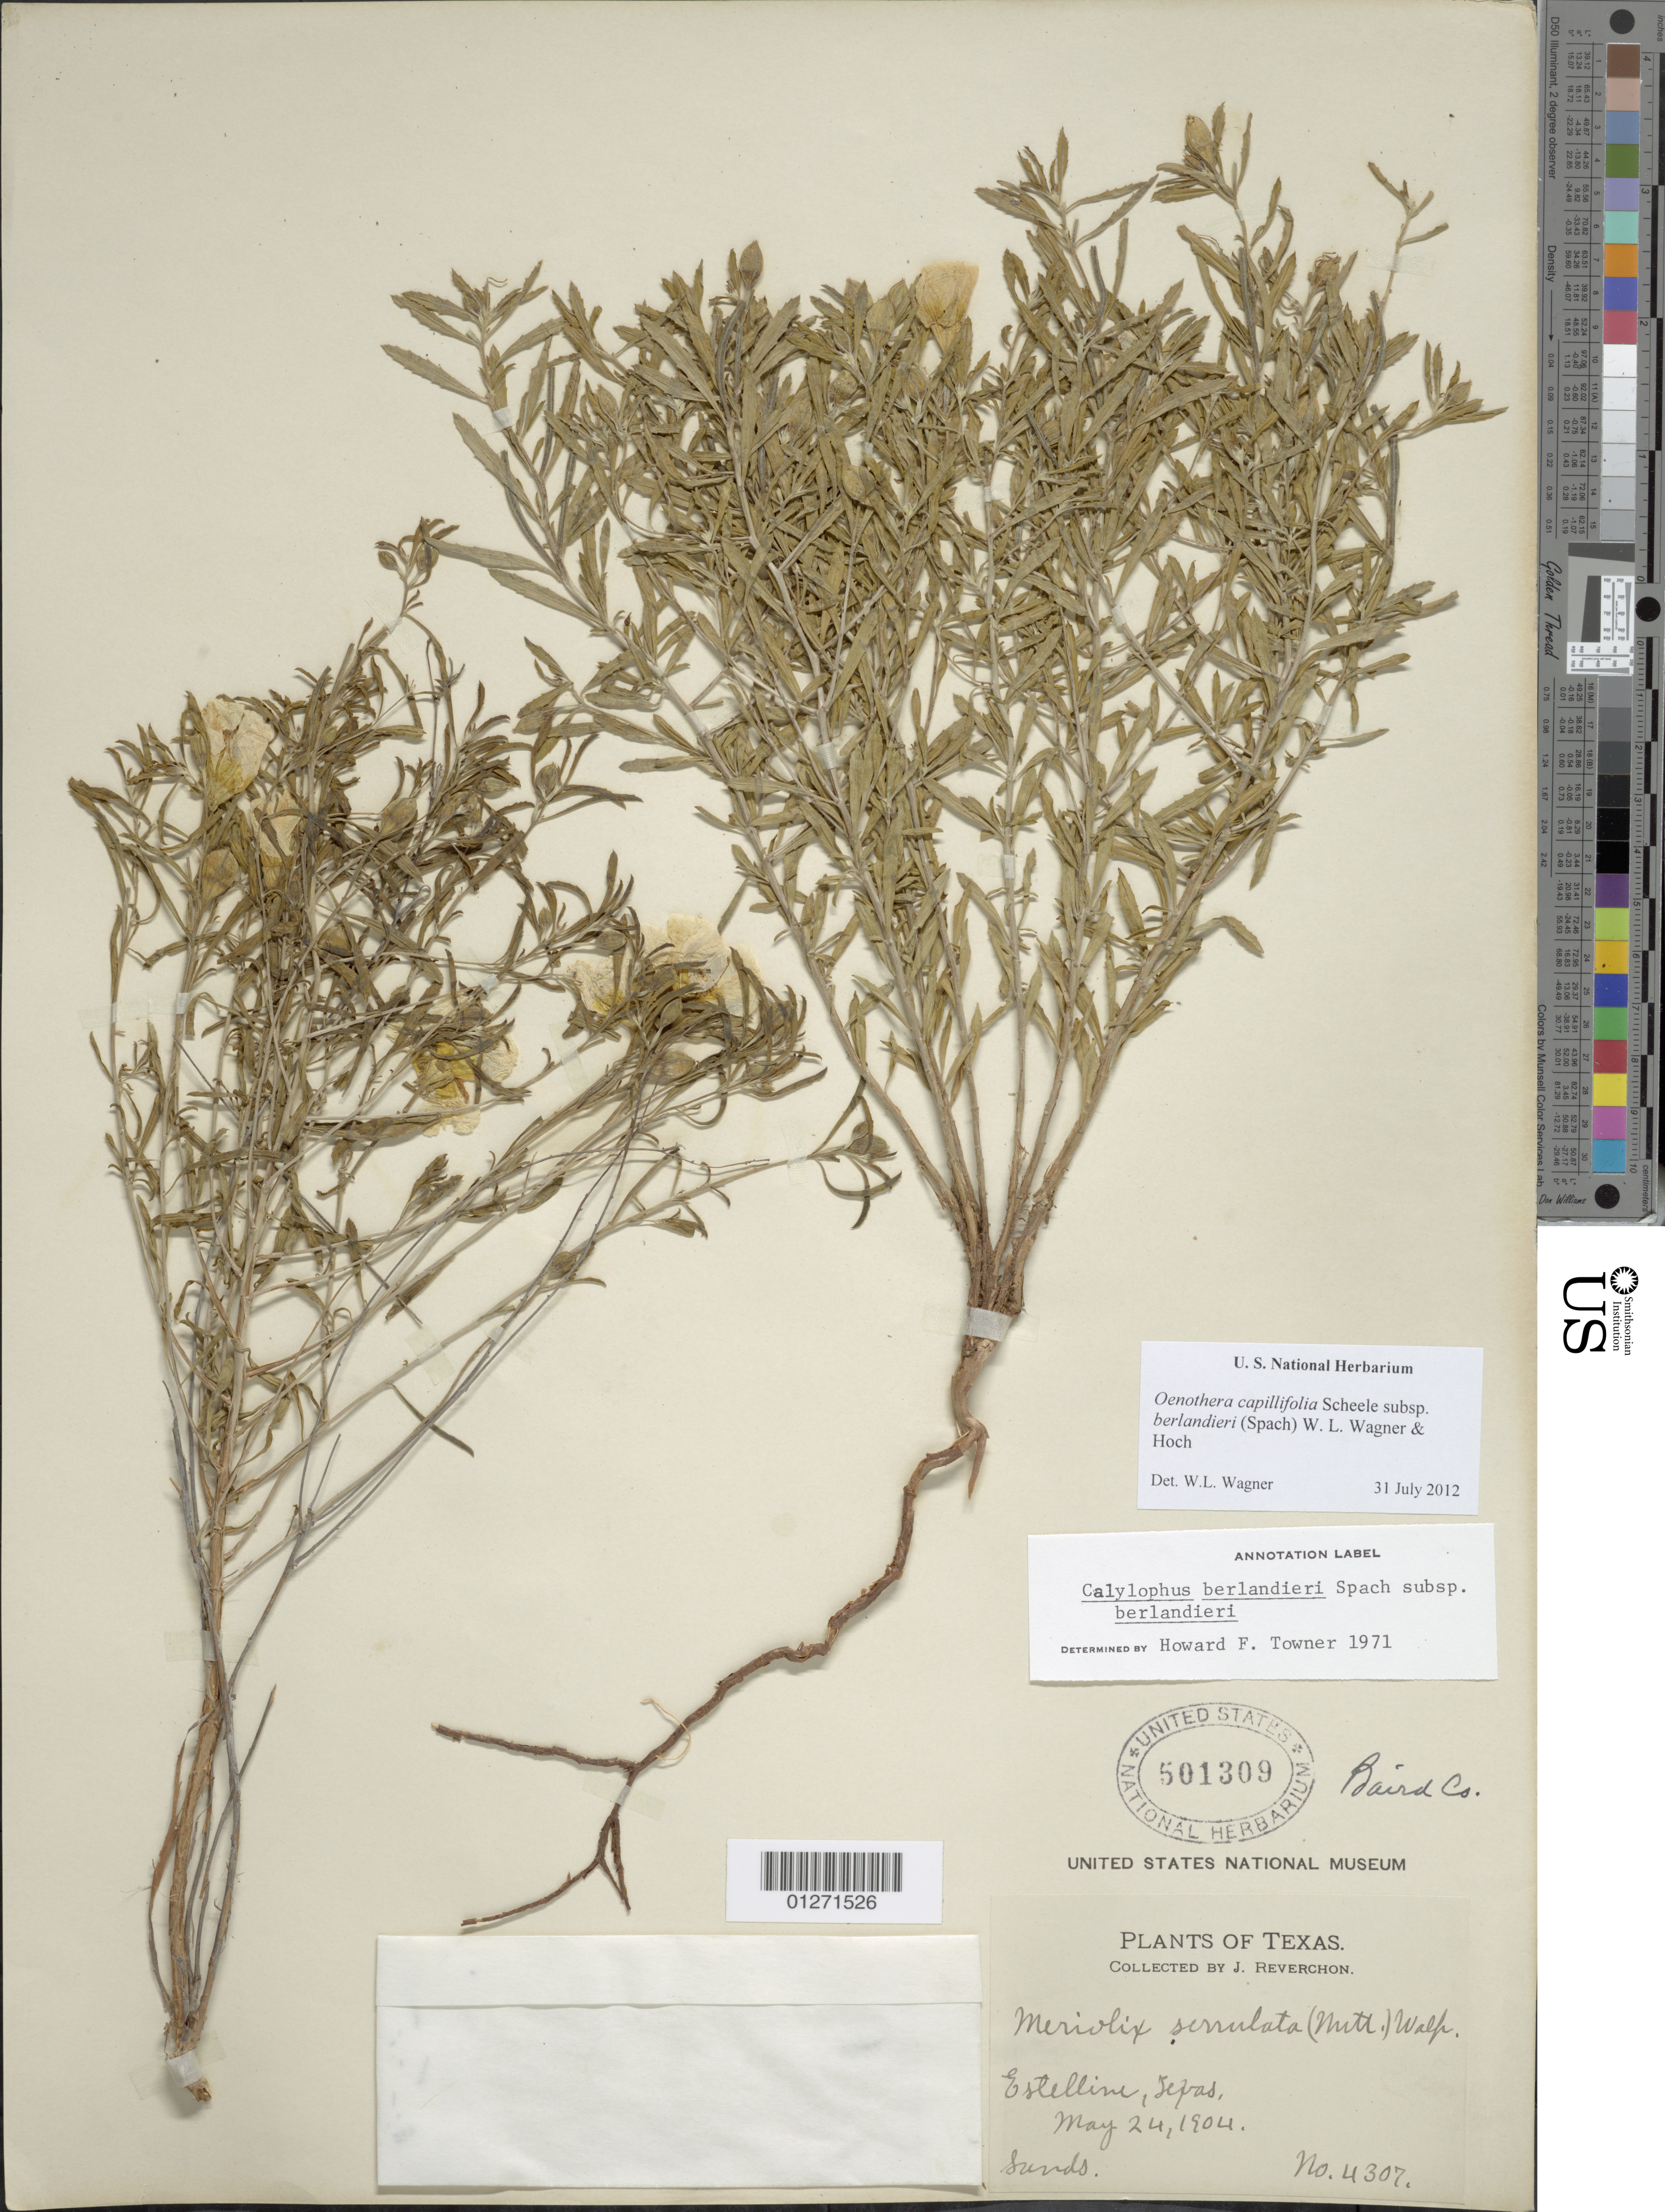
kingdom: Plantae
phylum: Tracheophyta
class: Magnoliopsida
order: Myrtales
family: Onagraceae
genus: Oenothera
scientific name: Oenothera capillifolia subsp. berlandieri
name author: (Spach) W.L. Wagner & Hoch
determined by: Wagner, W. L., (BOT), Smithsonian Institution - National Museum of Natural History (UNITED STATES)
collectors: J. Reverchon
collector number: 4307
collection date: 1904-05-24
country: United States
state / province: Texas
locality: Estelline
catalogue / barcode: US 501309